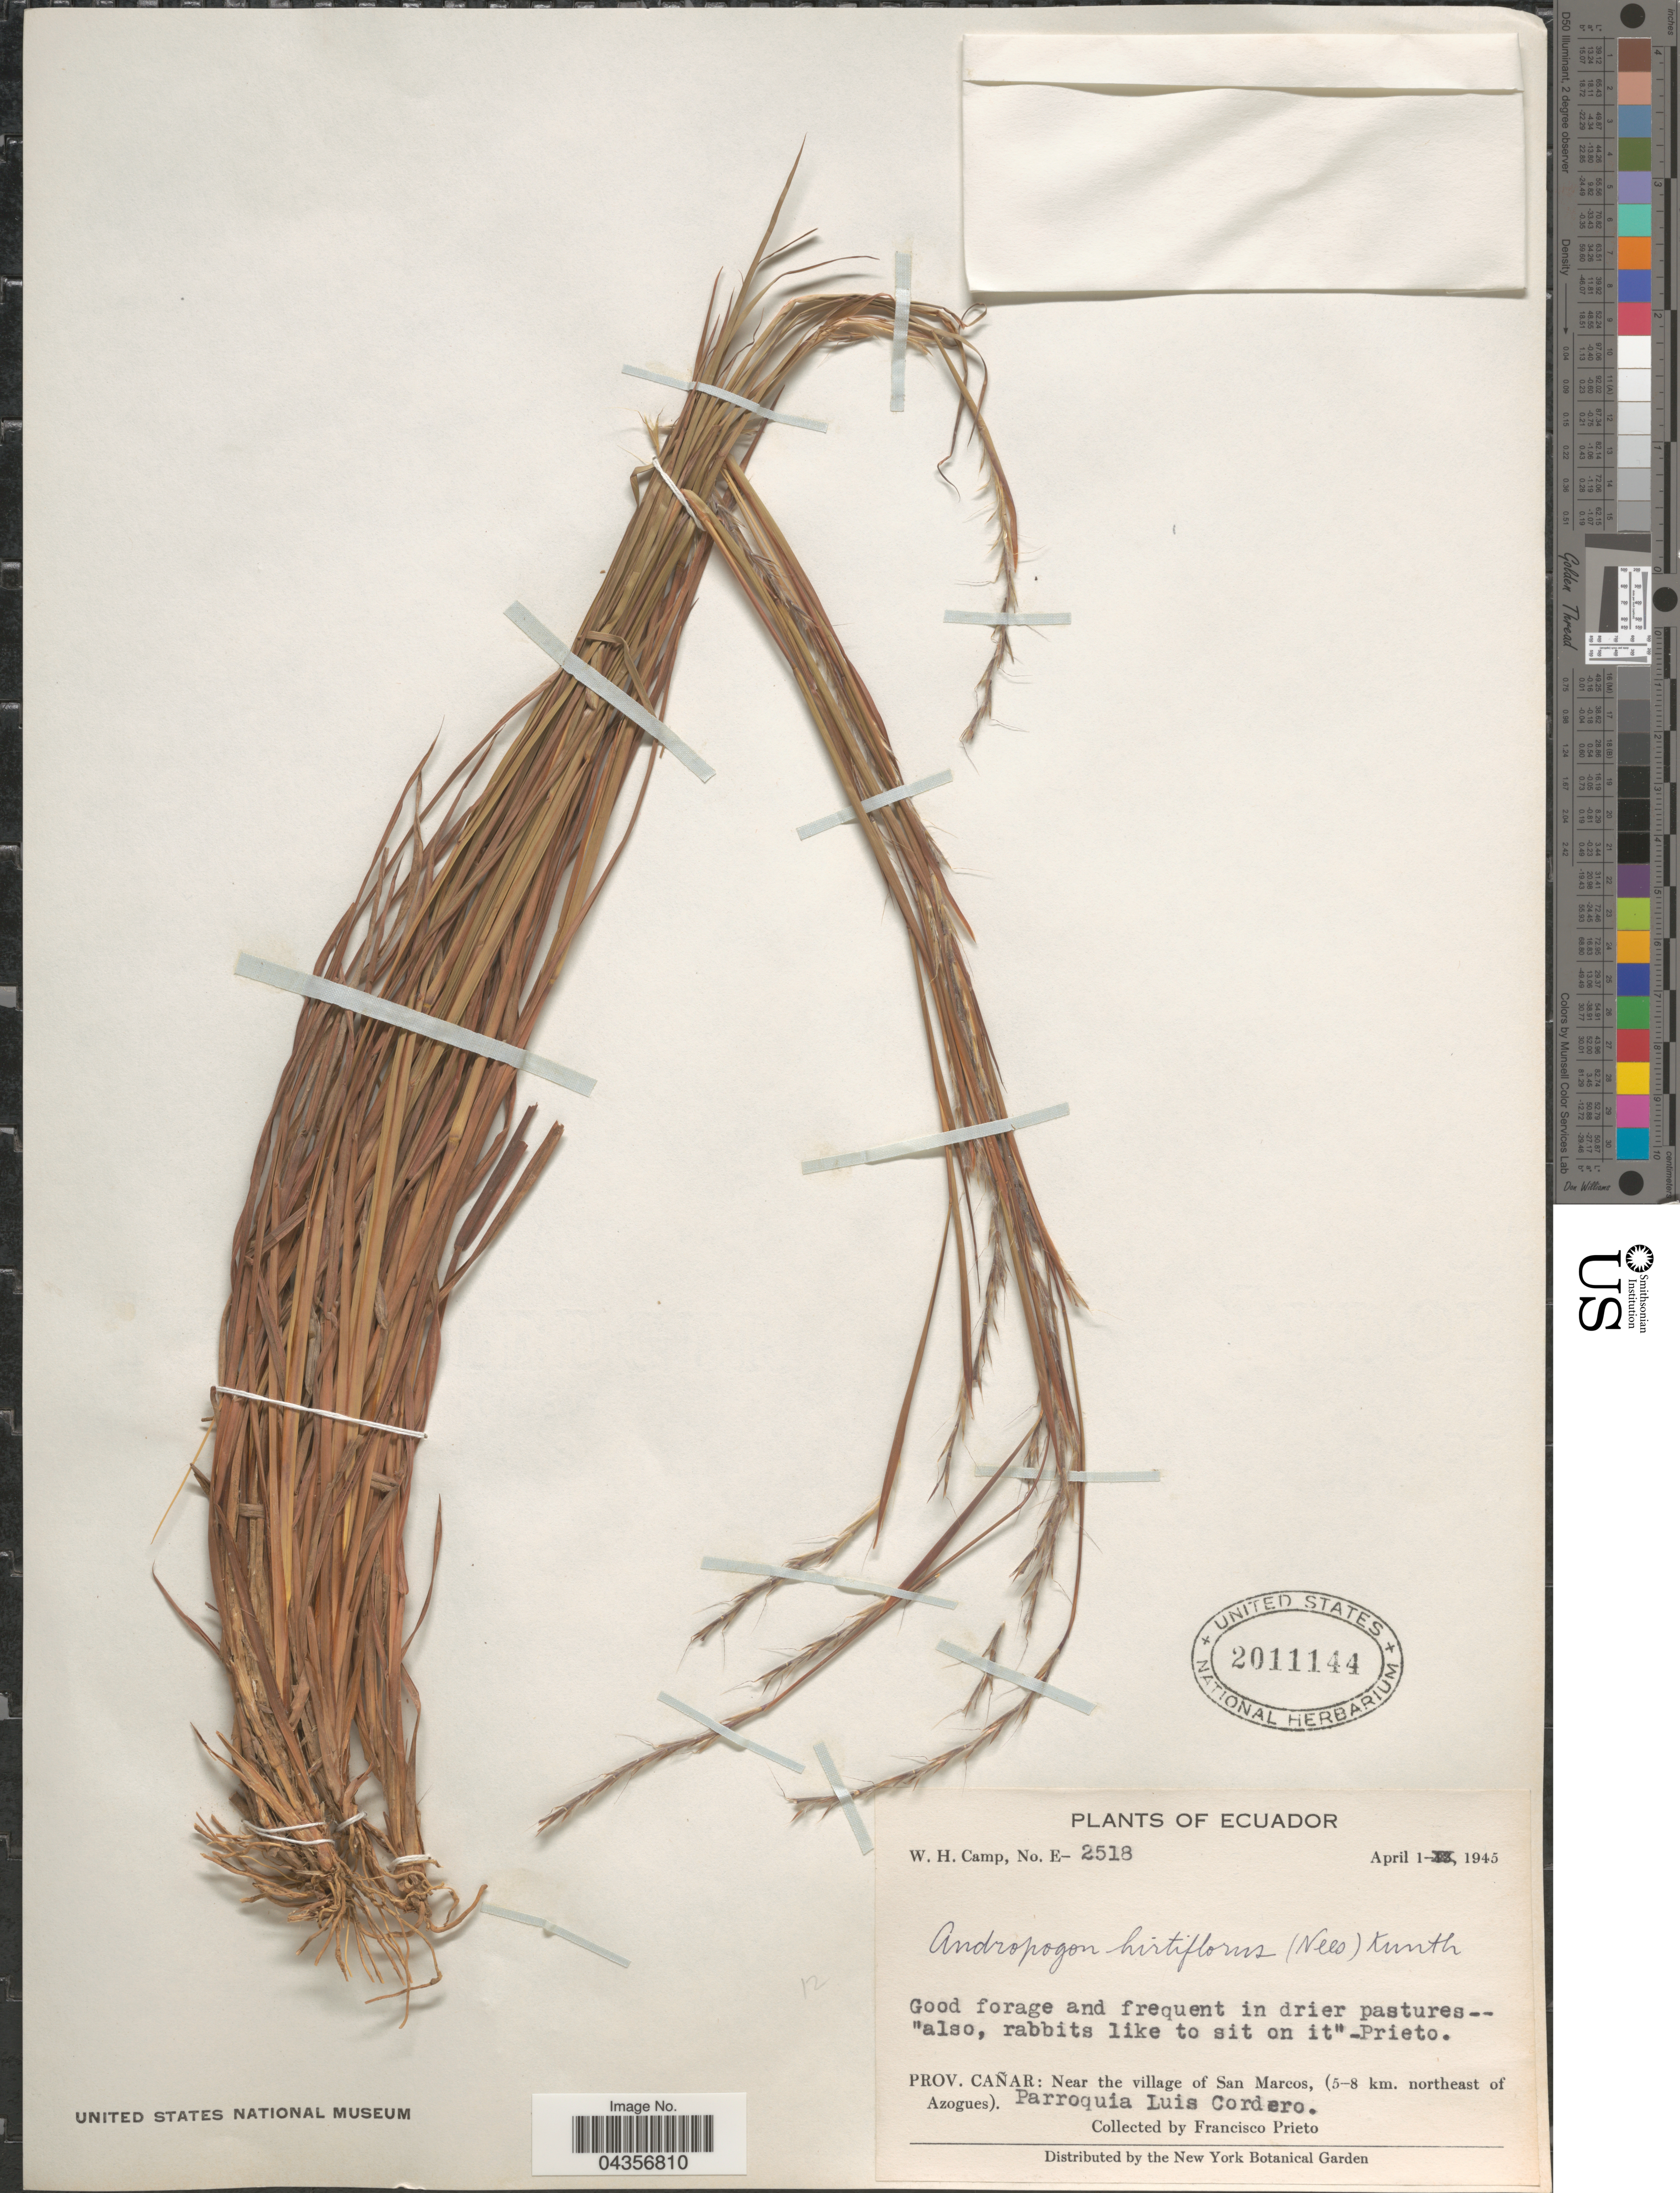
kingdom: Plantae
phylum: Tracheophyta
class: Liliopsida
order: Poales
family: Poaceae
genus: Schizachyrium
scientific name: Schizachyrium sanguineum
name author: (Retz.) Alston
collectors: F. Prieto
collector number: E-2518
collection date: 1945-04-01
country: Ecuador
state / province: Cañar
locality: Prov. Cañar: Near the village of San Marcos, (5-8 km. northeast of Azogues). Parroquia Luis Cordero.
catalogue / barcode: US 2011144